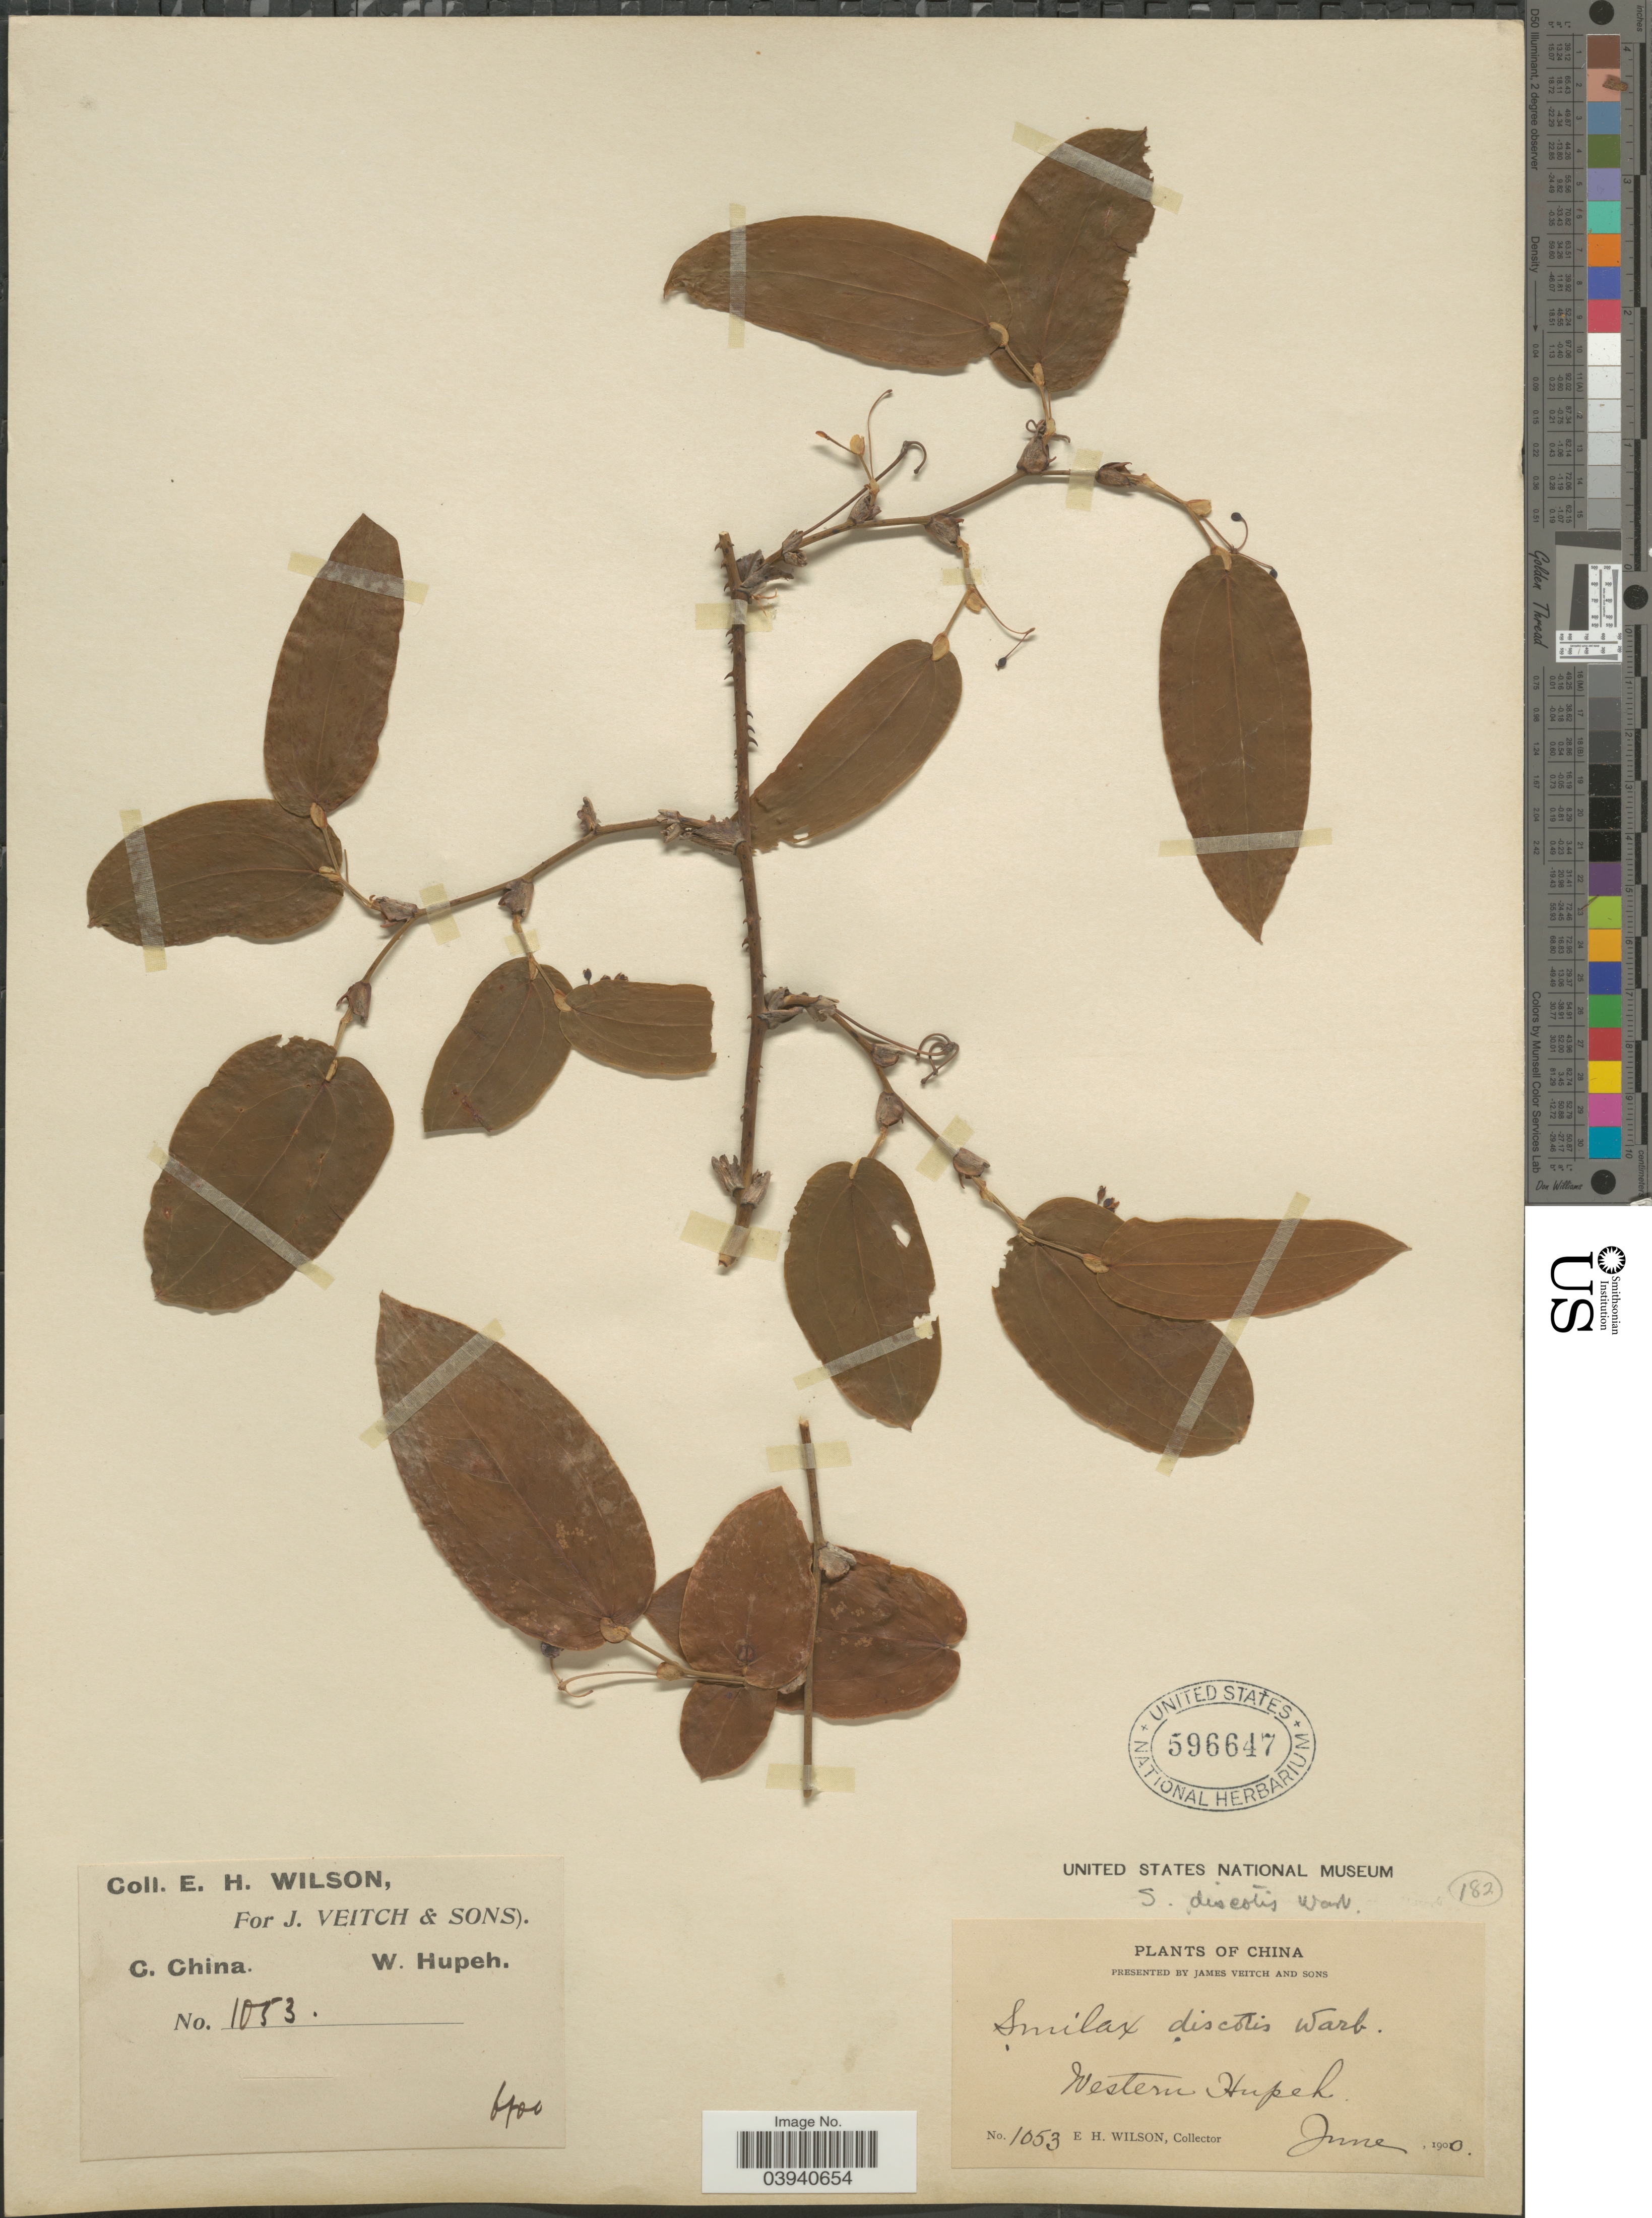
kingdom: Plantae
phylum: Tracheophyta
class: Liliopsida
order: Liliales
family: Smilacaceae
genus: Smilax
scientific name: Smilax discotis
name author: Warb.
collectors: E. Wilson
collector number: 1053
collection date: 1900-06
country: China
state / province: Hubei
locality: C. China Western Hupeh.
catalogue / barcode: US 596647